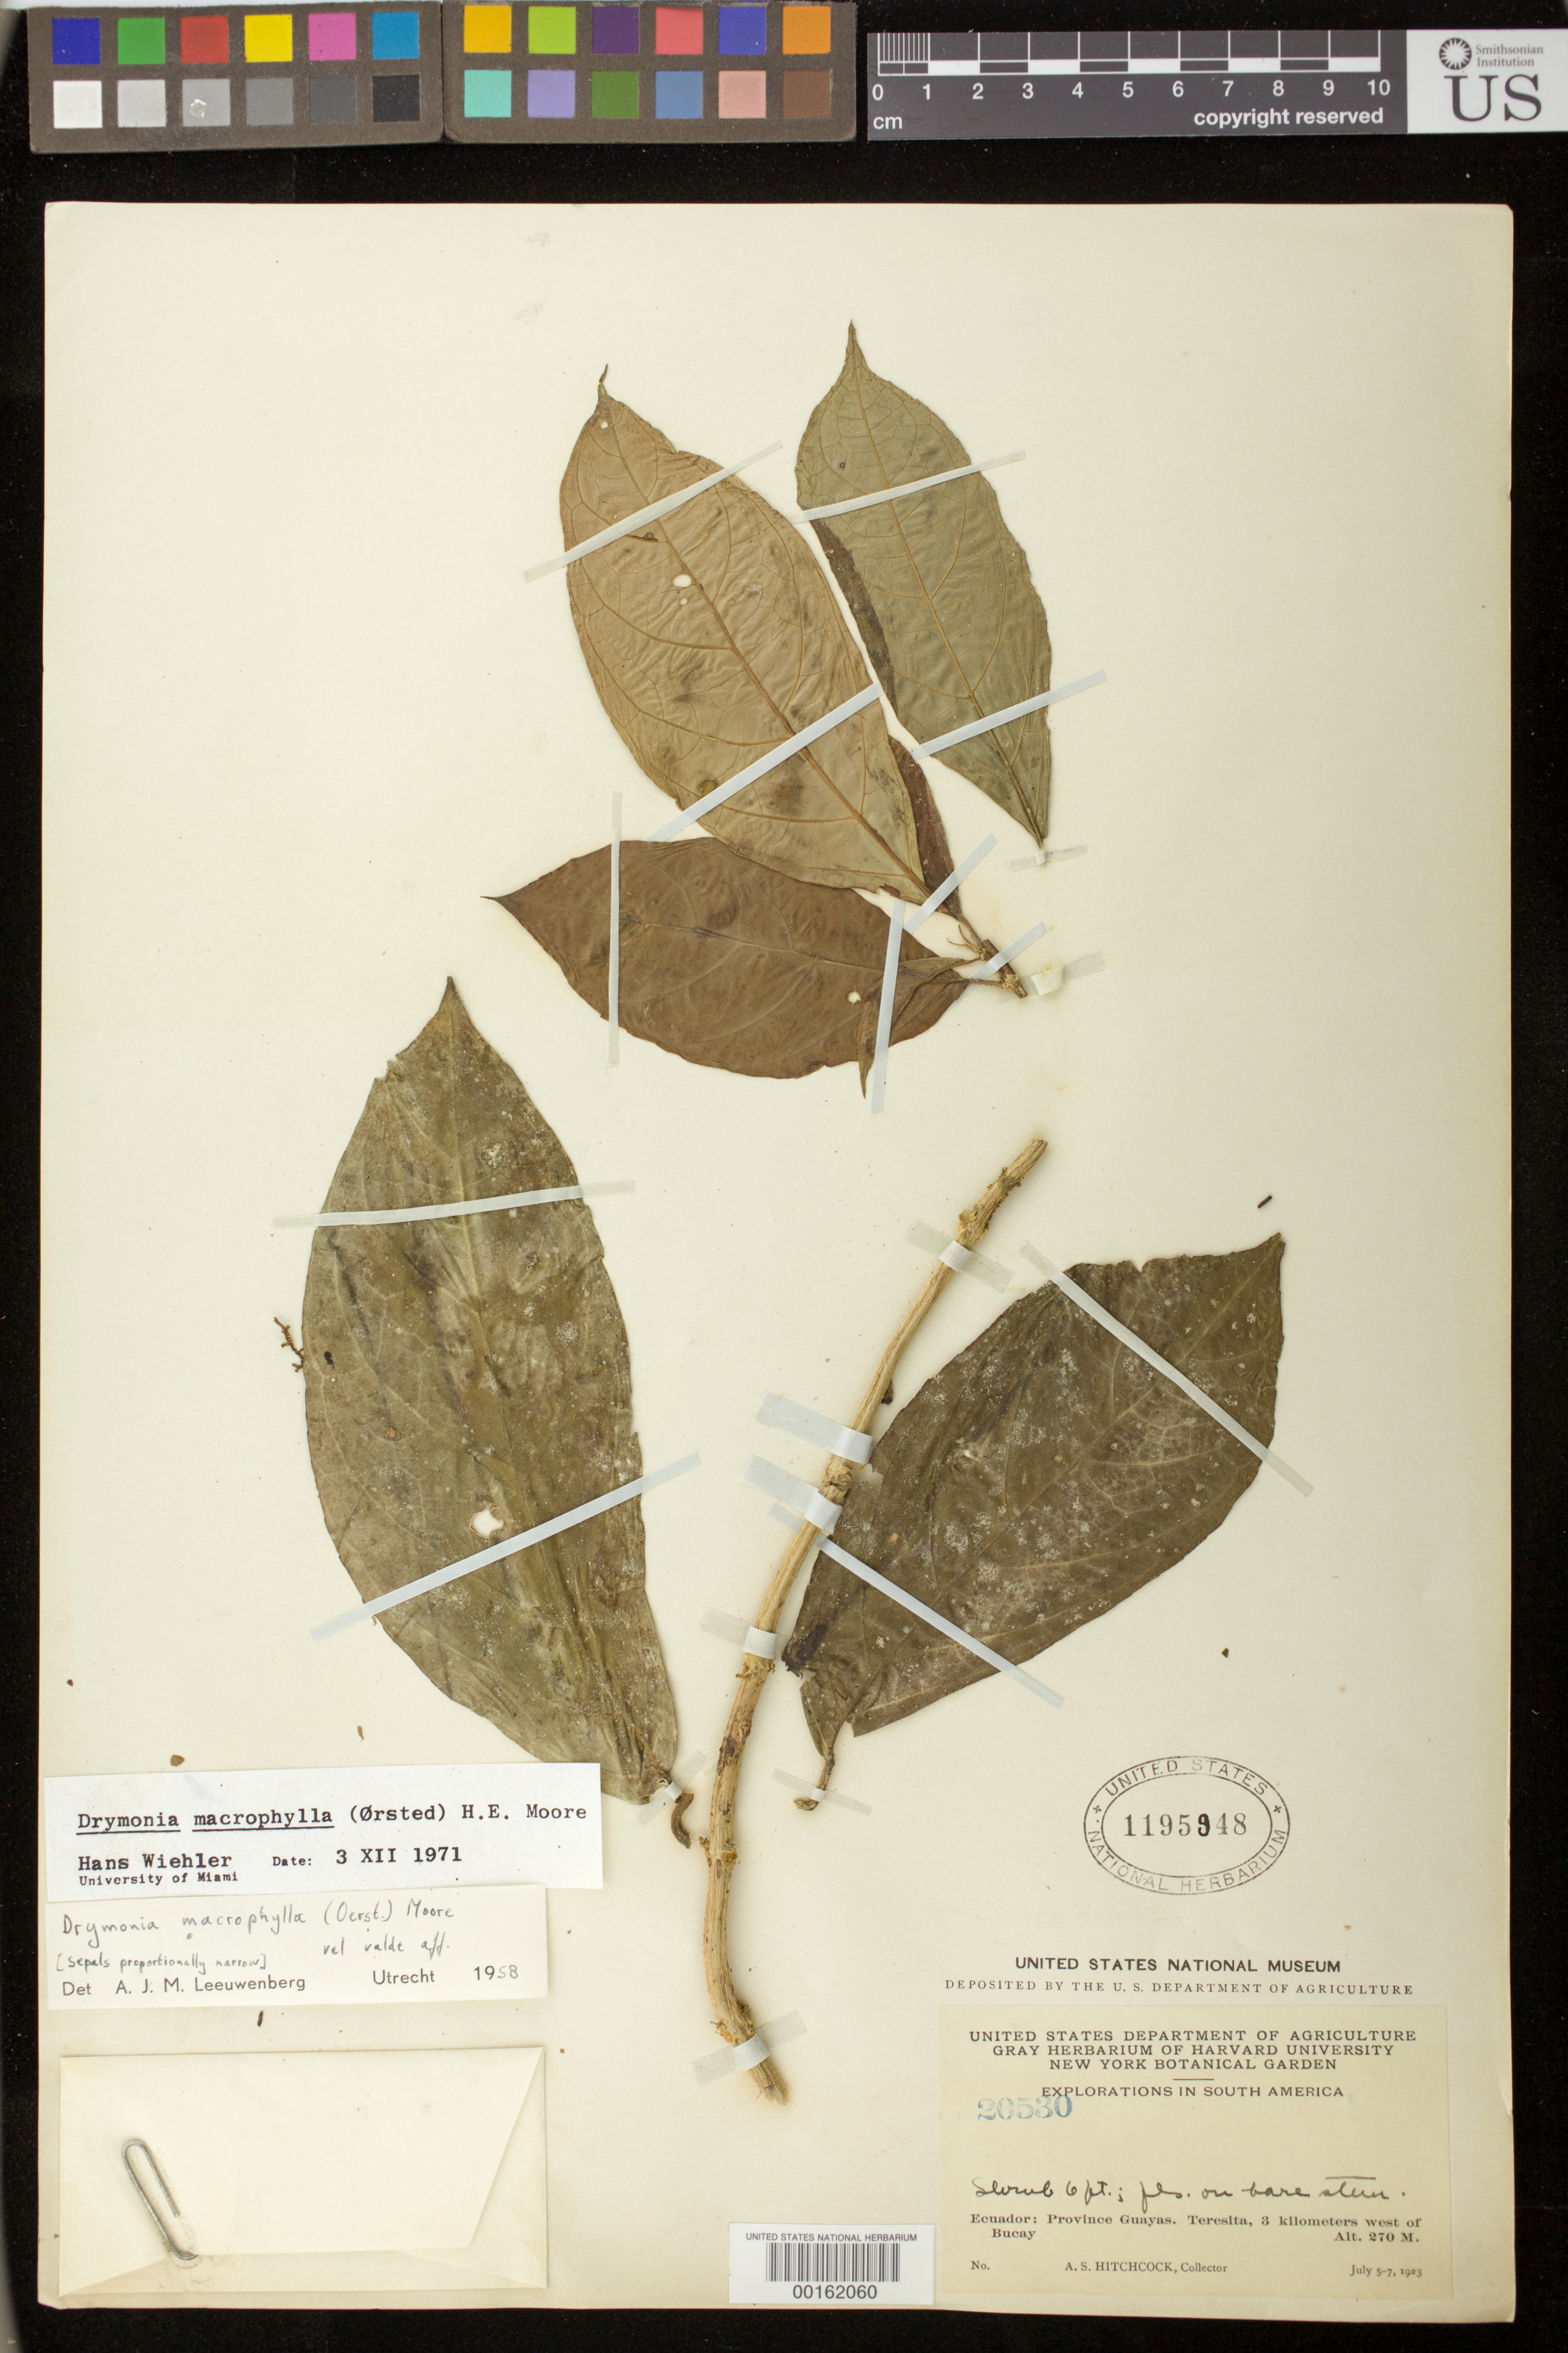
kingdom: Plantae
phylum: Tracheophyta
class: Magnoliopsida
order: Lamiales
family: Gesneriaceae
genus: Drymonia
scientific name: Drymonia macrophylla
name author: (Oerst.) H.E. Moore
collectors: A. S. Hitchcock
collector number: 20530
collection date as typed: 5-7 Jul 1923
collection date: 1923-07-05/1923-07-07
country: Ecuador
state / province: Guayas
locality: Teresita, 3 km W of Bucay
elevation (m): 270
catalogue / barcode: US 1195948